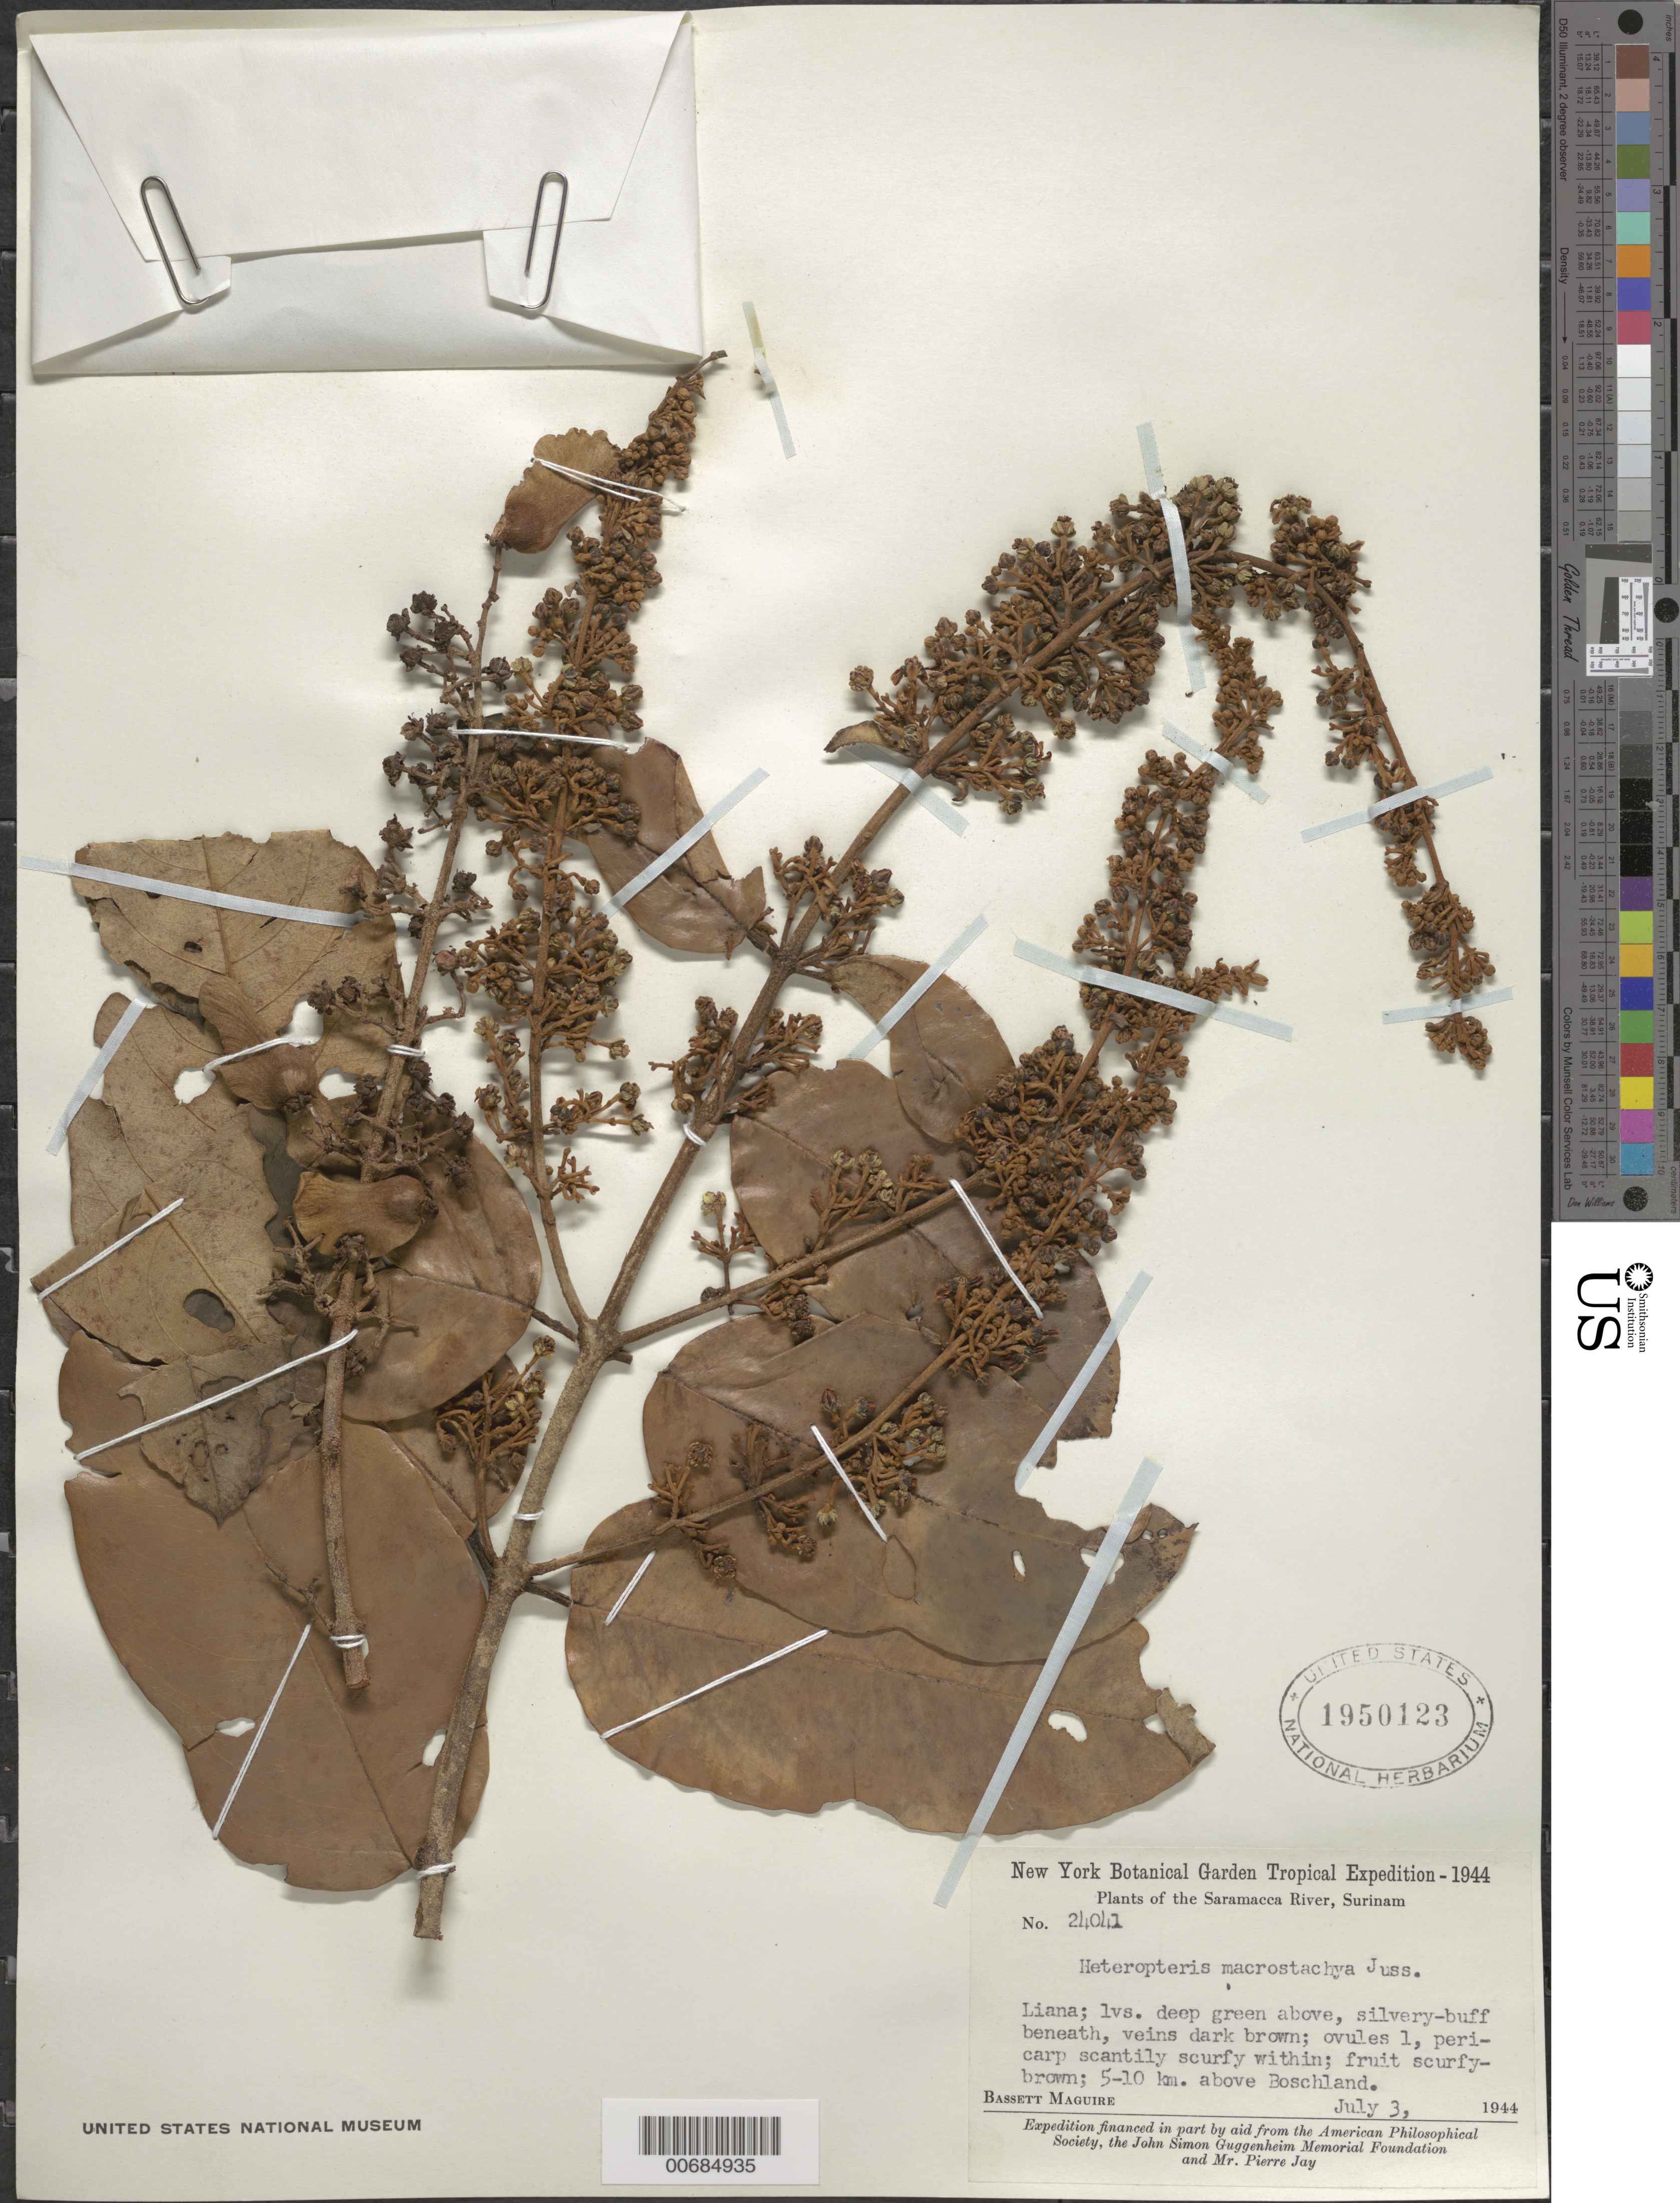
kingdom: Plantae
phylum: Tracheophyta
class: Magnoliopsida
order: Malpighiales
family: Malpighiaceae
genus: Heteropterys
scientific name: Heteropterys macrostachya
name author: A. Juss.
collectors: B. Maguire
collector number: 24041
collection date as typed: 3-Jul-44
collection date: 1944-07-03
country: Suriname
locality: Saramacca River, 5-10 km above Boschland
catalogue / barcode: US 1950123